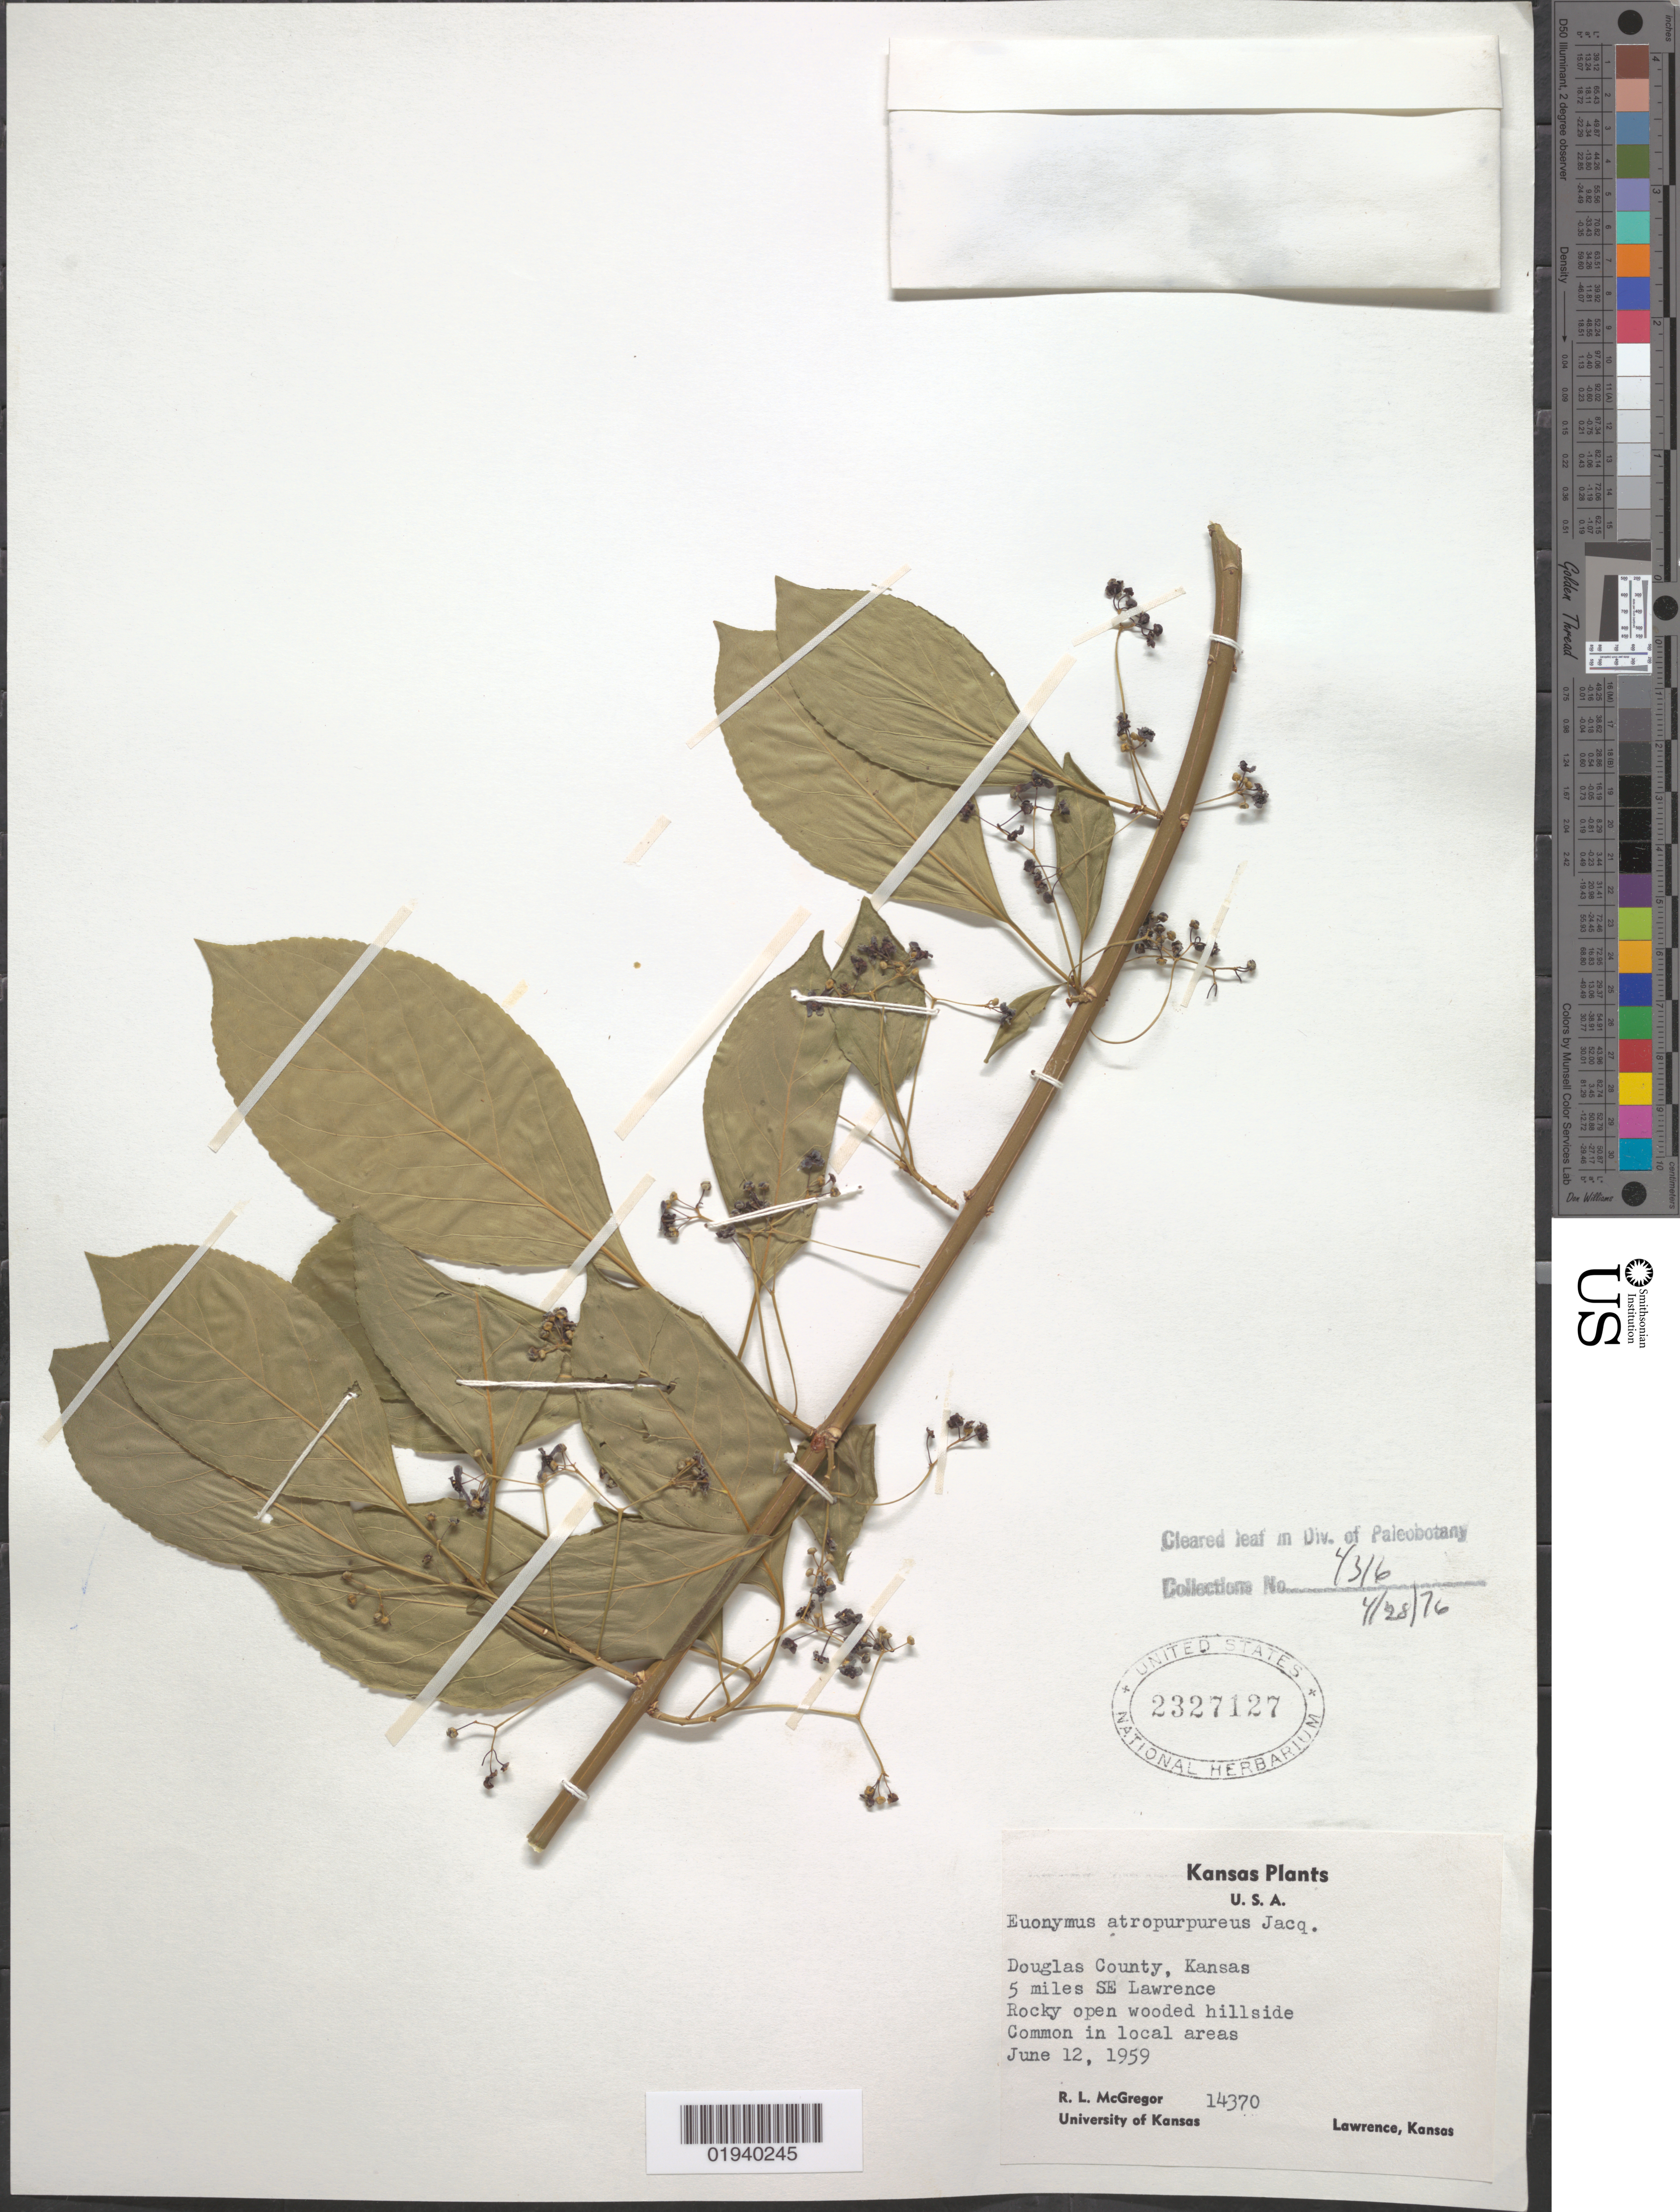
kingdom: Plantae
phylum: Tracheophyta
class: Magnoliopsida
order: Celastrales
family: Celastraceae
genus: Euonymus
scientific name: Euonymus atropurpureus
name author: Jacq.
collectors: R. L. McGregor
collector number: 14370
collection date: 1959-06-12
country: United States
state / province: Kansas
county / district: Douglas County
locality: Lawrence, 5 miles SE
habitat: Rocky open wooded hillside; common in local areas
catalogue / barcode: US 2327127